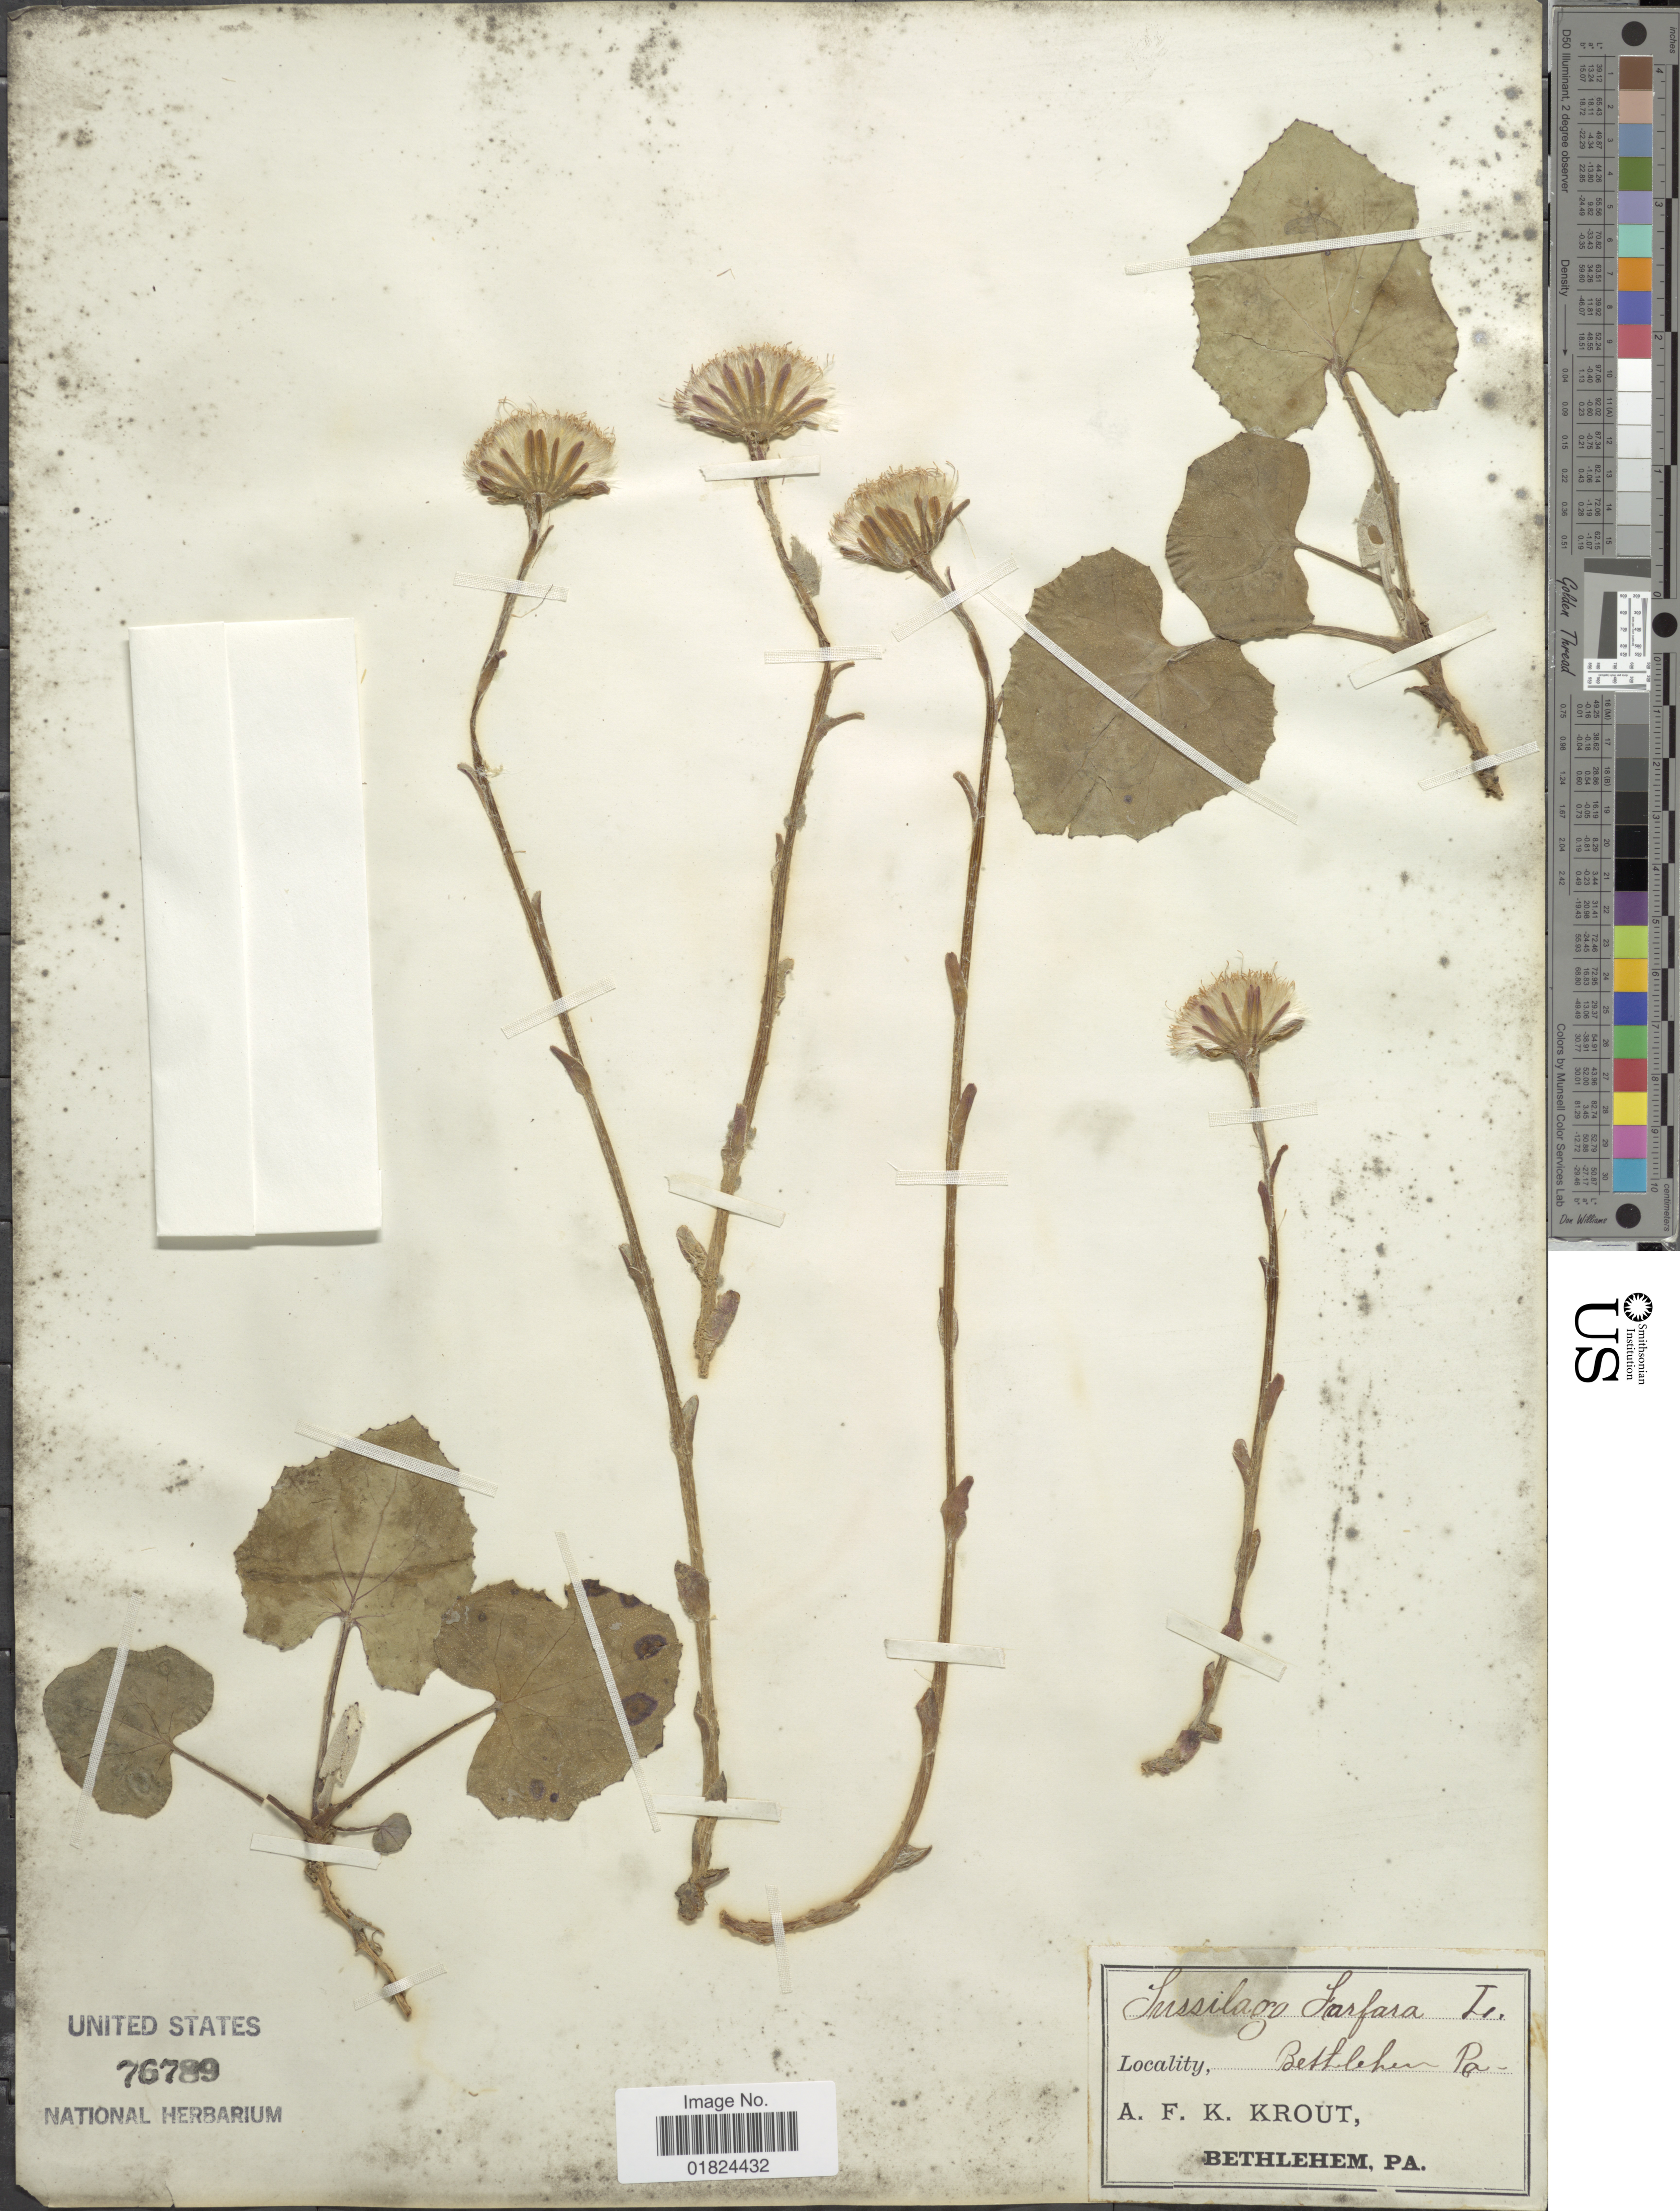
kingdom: Plantae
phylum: Tracheophyta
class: Magnoliopsida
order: Asterales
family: Asteraceae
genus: Tussilago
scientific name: Tussilago farfara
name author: L.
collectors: A. Krout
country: United States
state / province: Pennsylvania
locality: Bethlehem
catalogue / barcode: US 76789